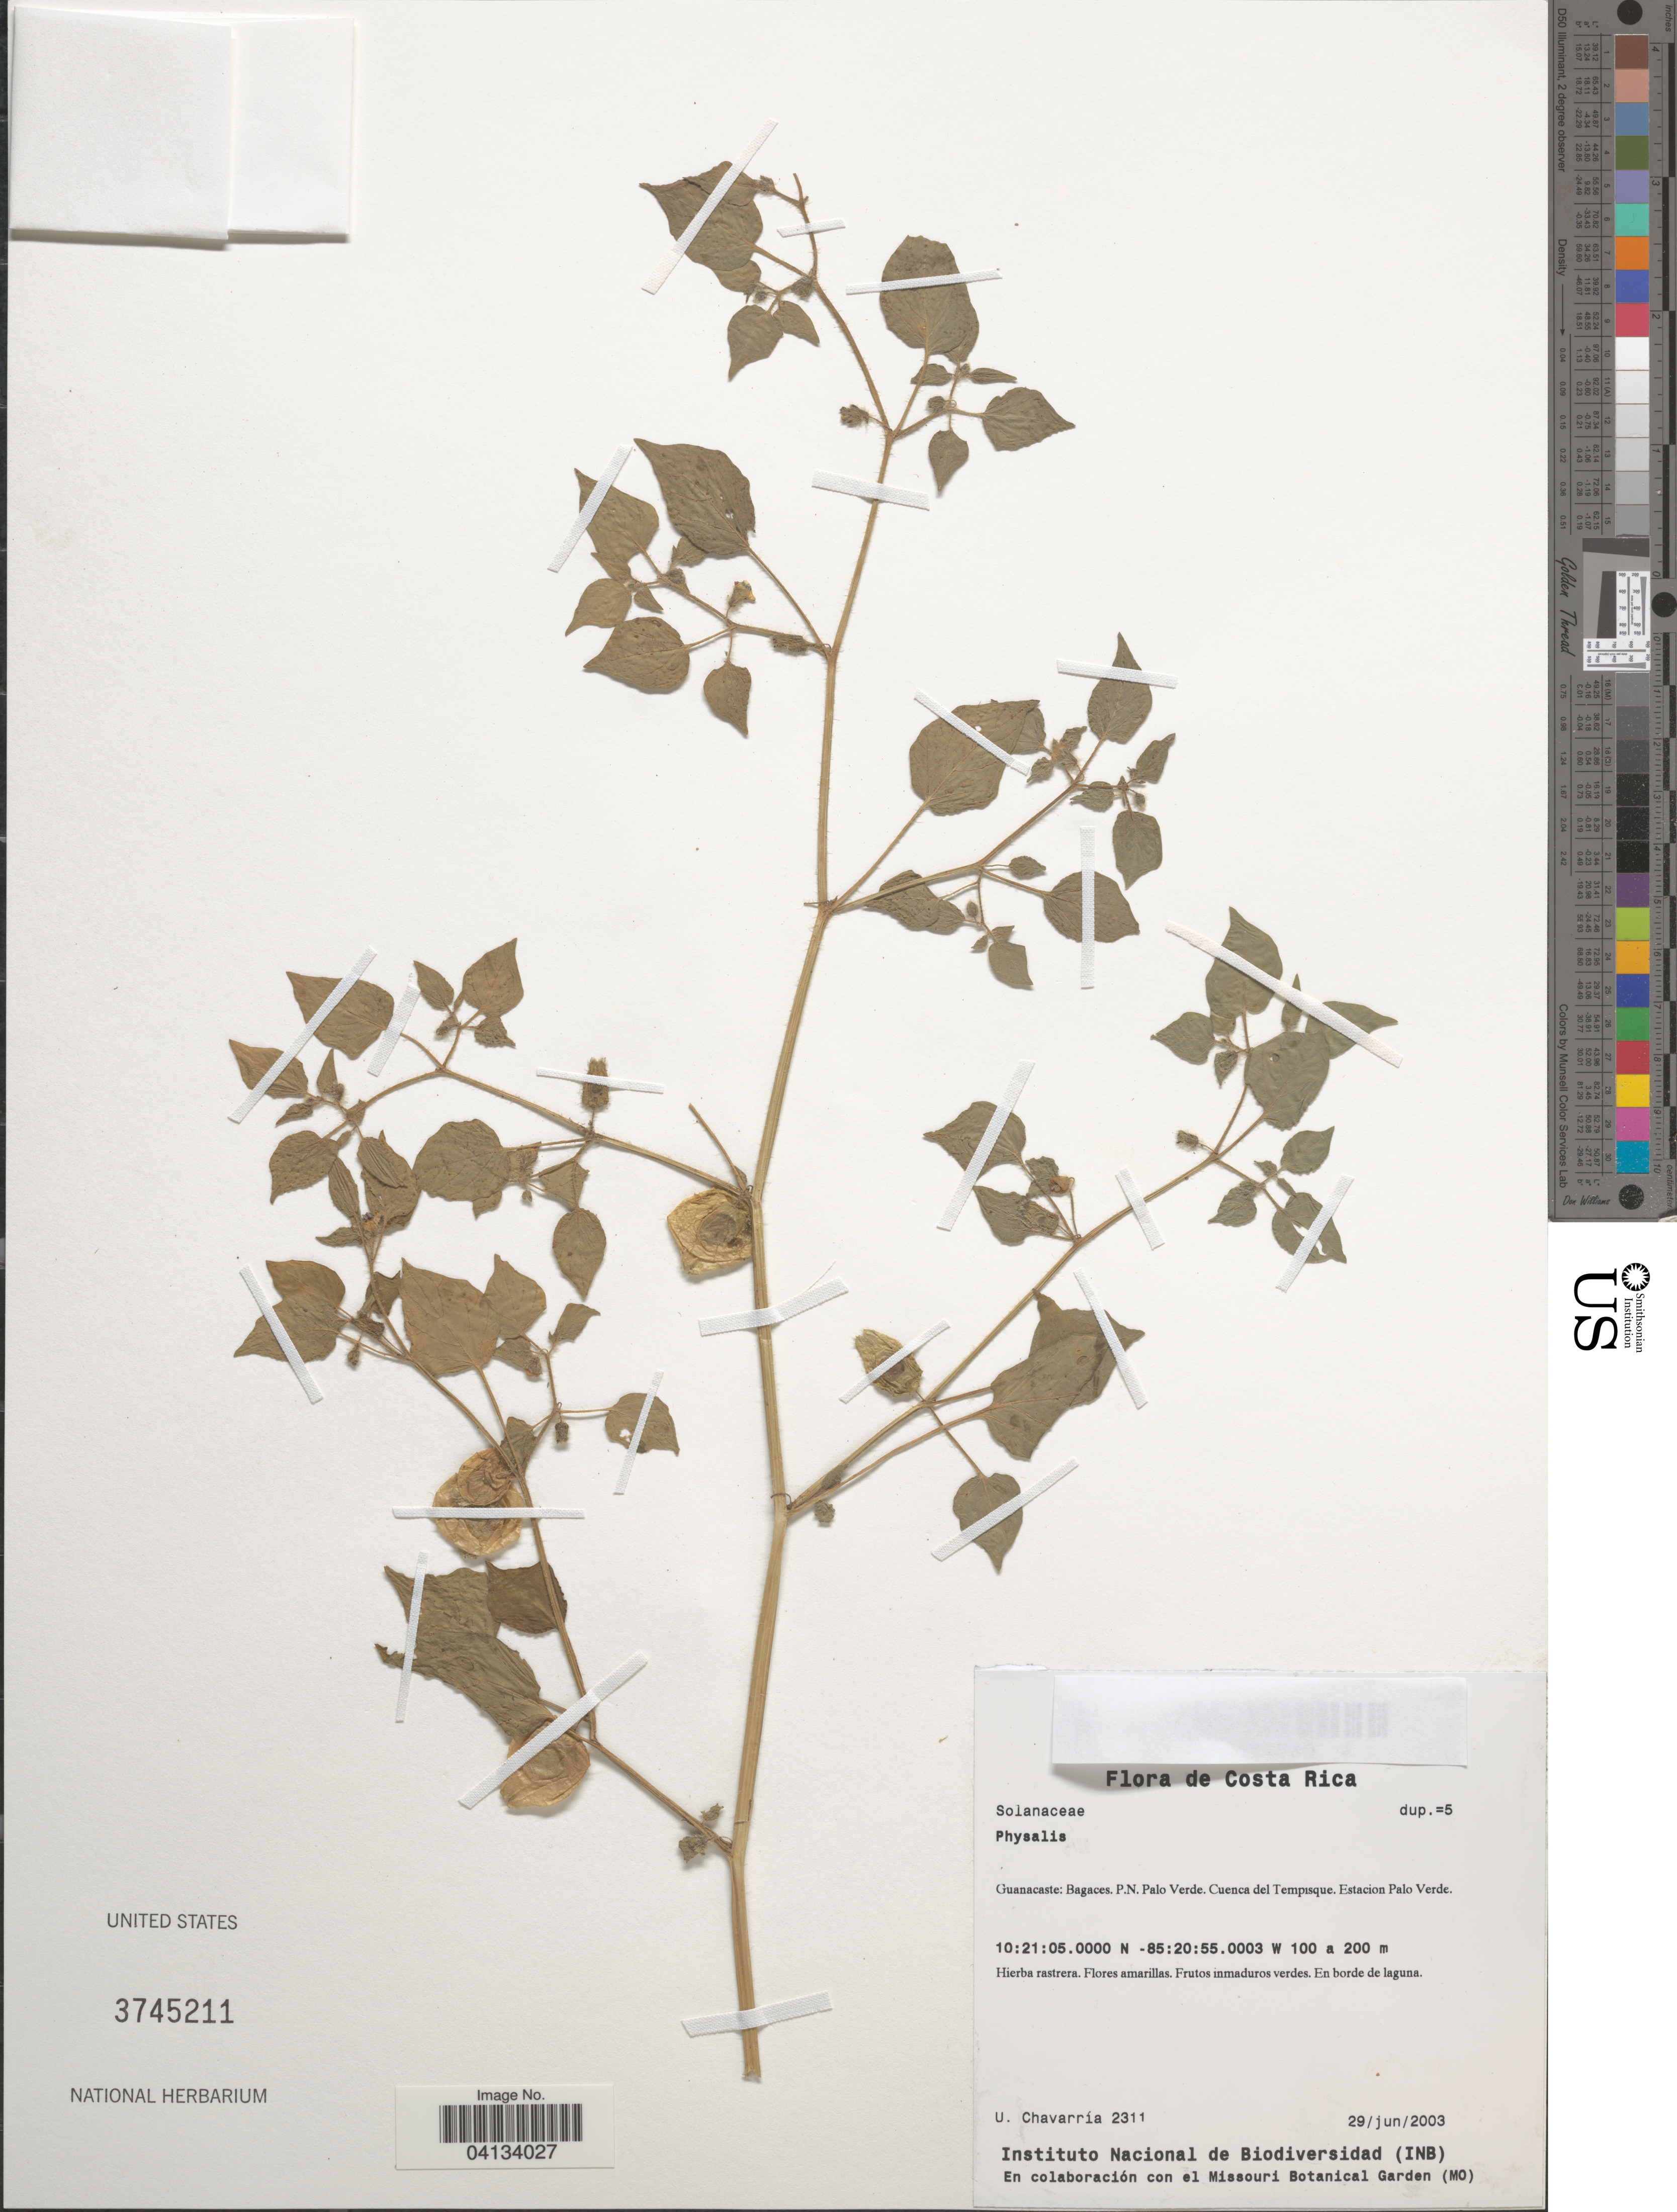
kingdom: Plantae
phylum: Tracheophyta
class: Magnoliopsida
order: Solanales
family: Solanaceae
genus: Physalis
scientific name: Physalis sp.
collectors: U. Chavarría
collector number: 2311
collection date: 2003-06-29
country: Costa Rica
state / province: Guanacaste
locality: Bagaces. P.N. Palo Verde. Cuenca del Tempisque. Estacion Palo Verde.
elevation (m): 100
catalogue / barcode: US 3745211